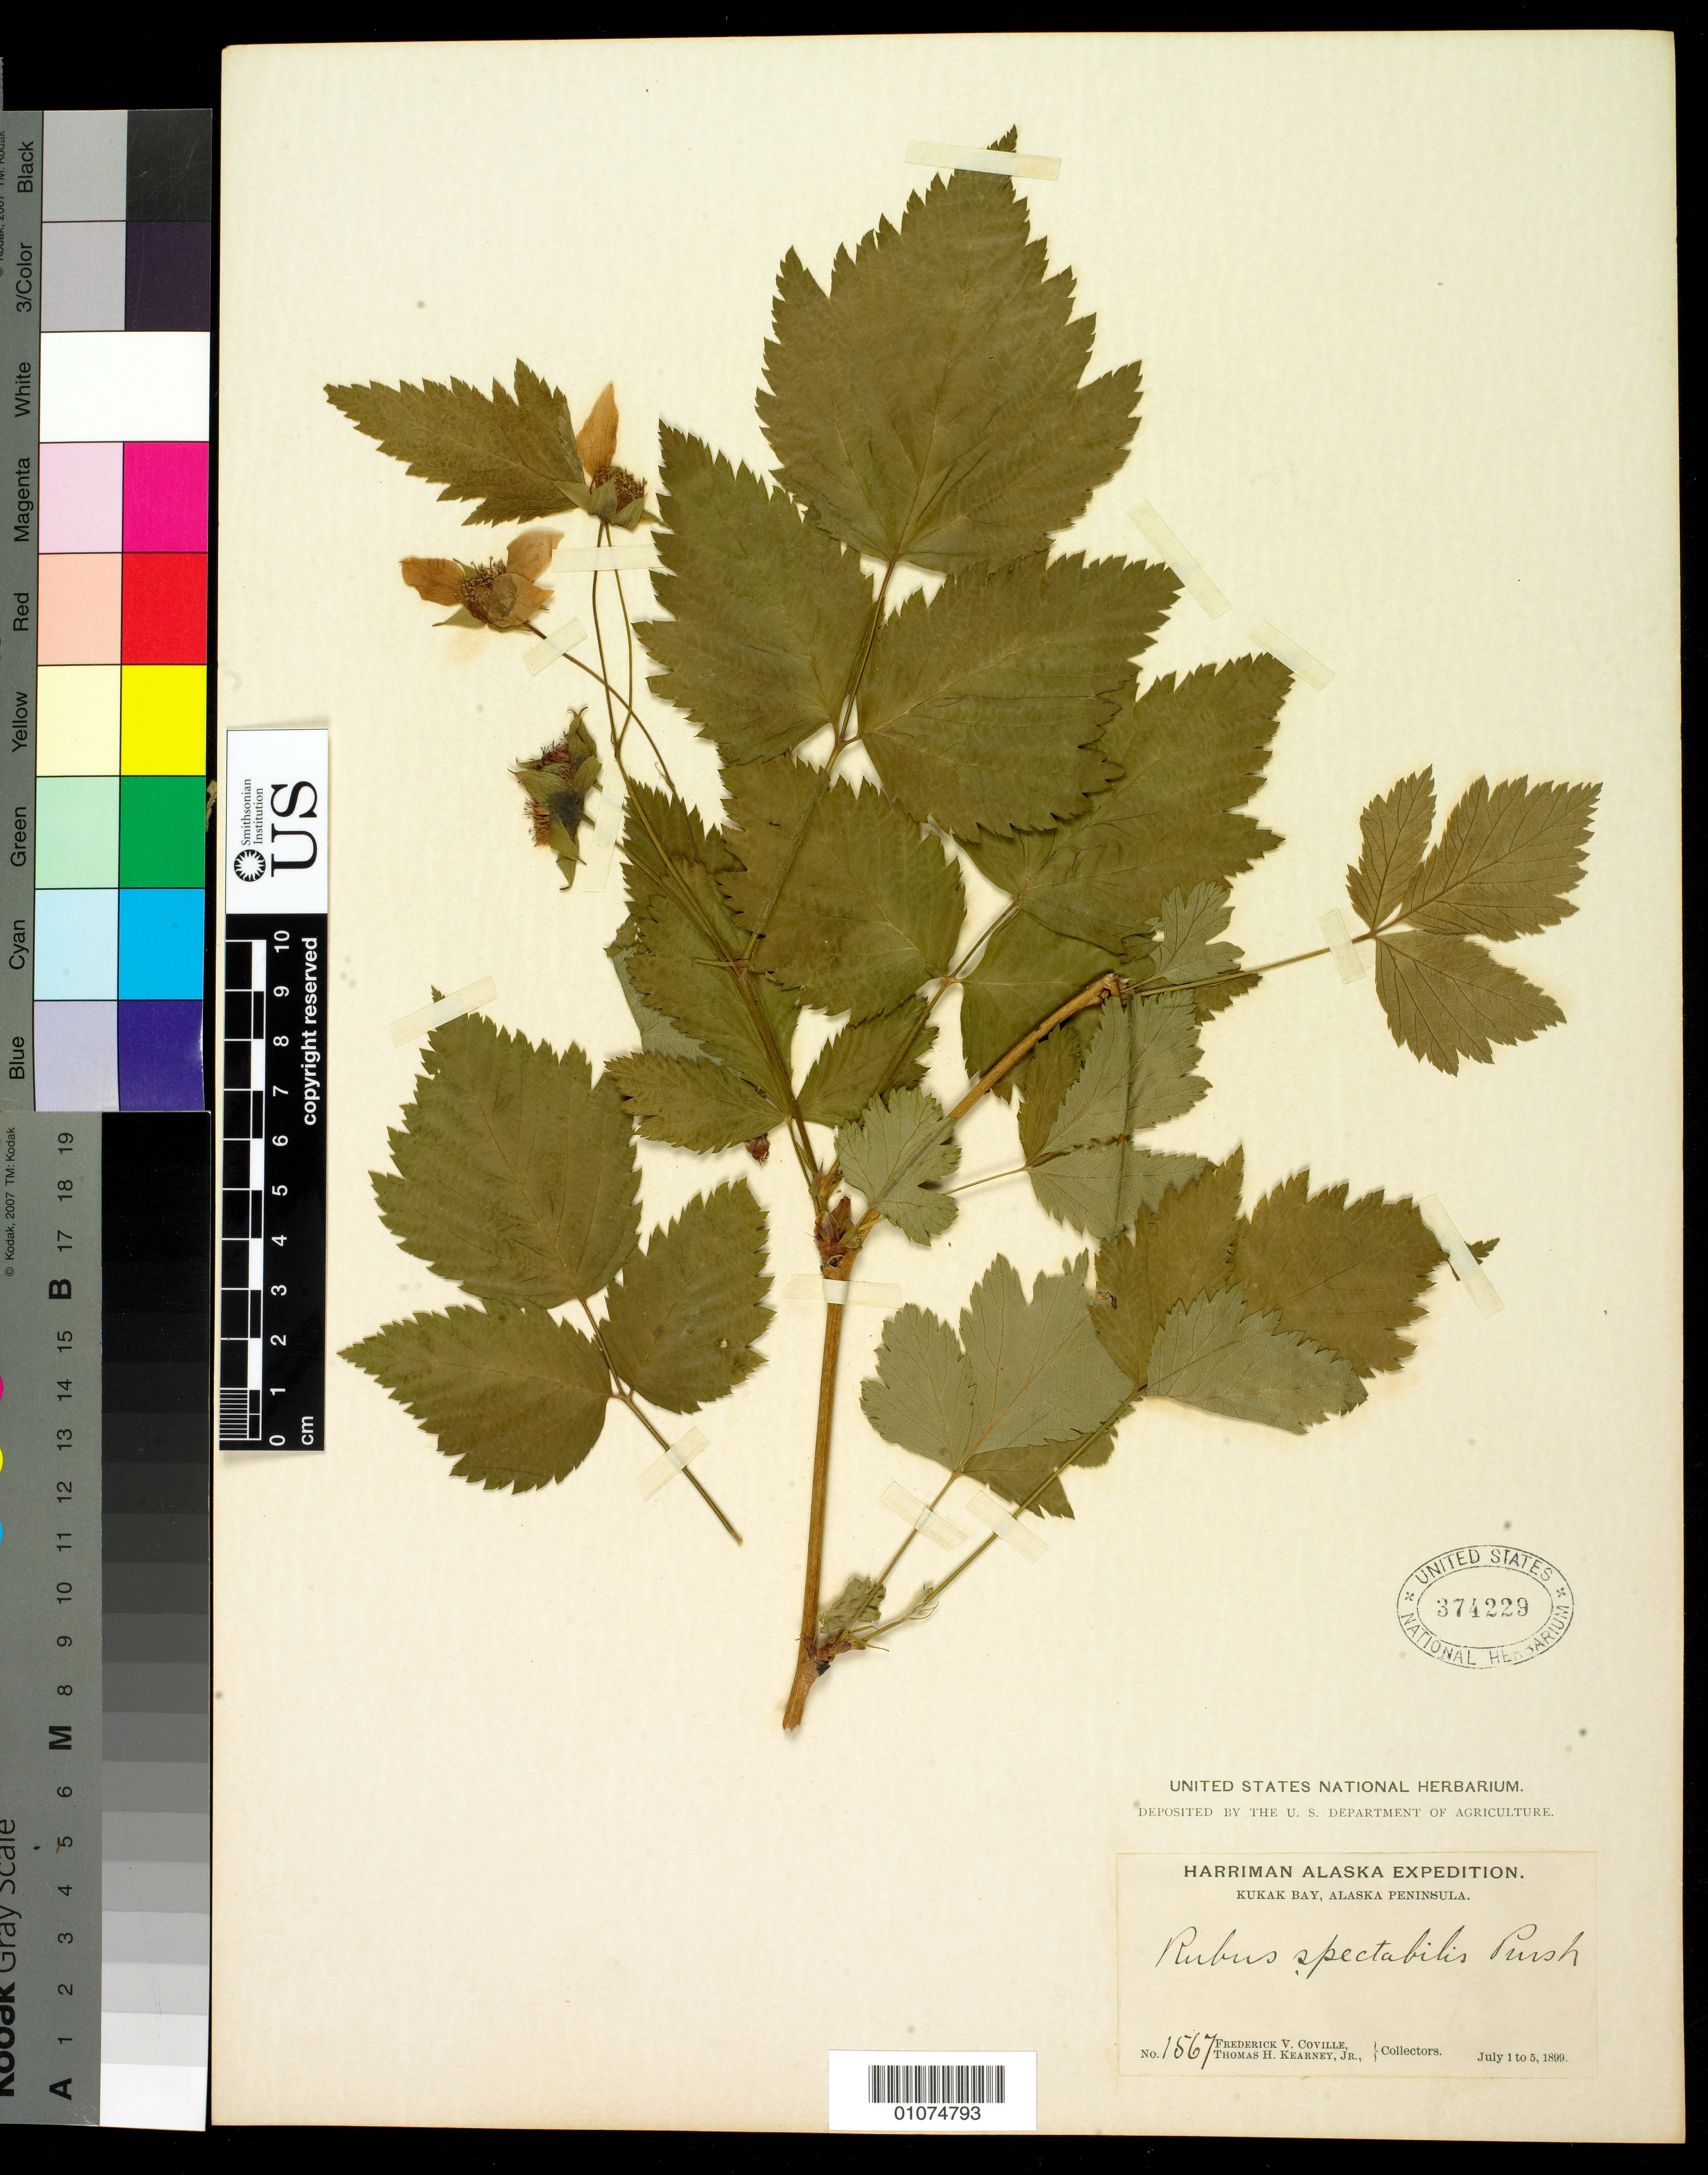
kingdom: Plantae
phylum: Tracheophyta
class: Magnoliopsida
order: Rosales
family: Rosaceae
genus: Rubus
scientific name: Rubus spectabilis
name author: Pursh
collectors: F. V. Coville & T. H. Kearney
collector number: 1867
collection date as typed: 01 Jul 1899 to 05 Jul 1899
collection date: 1899-07-01/1899-07-05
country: United States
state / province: Alaska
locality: Kukak By, Alaska Peninsula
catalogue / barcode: US 374229